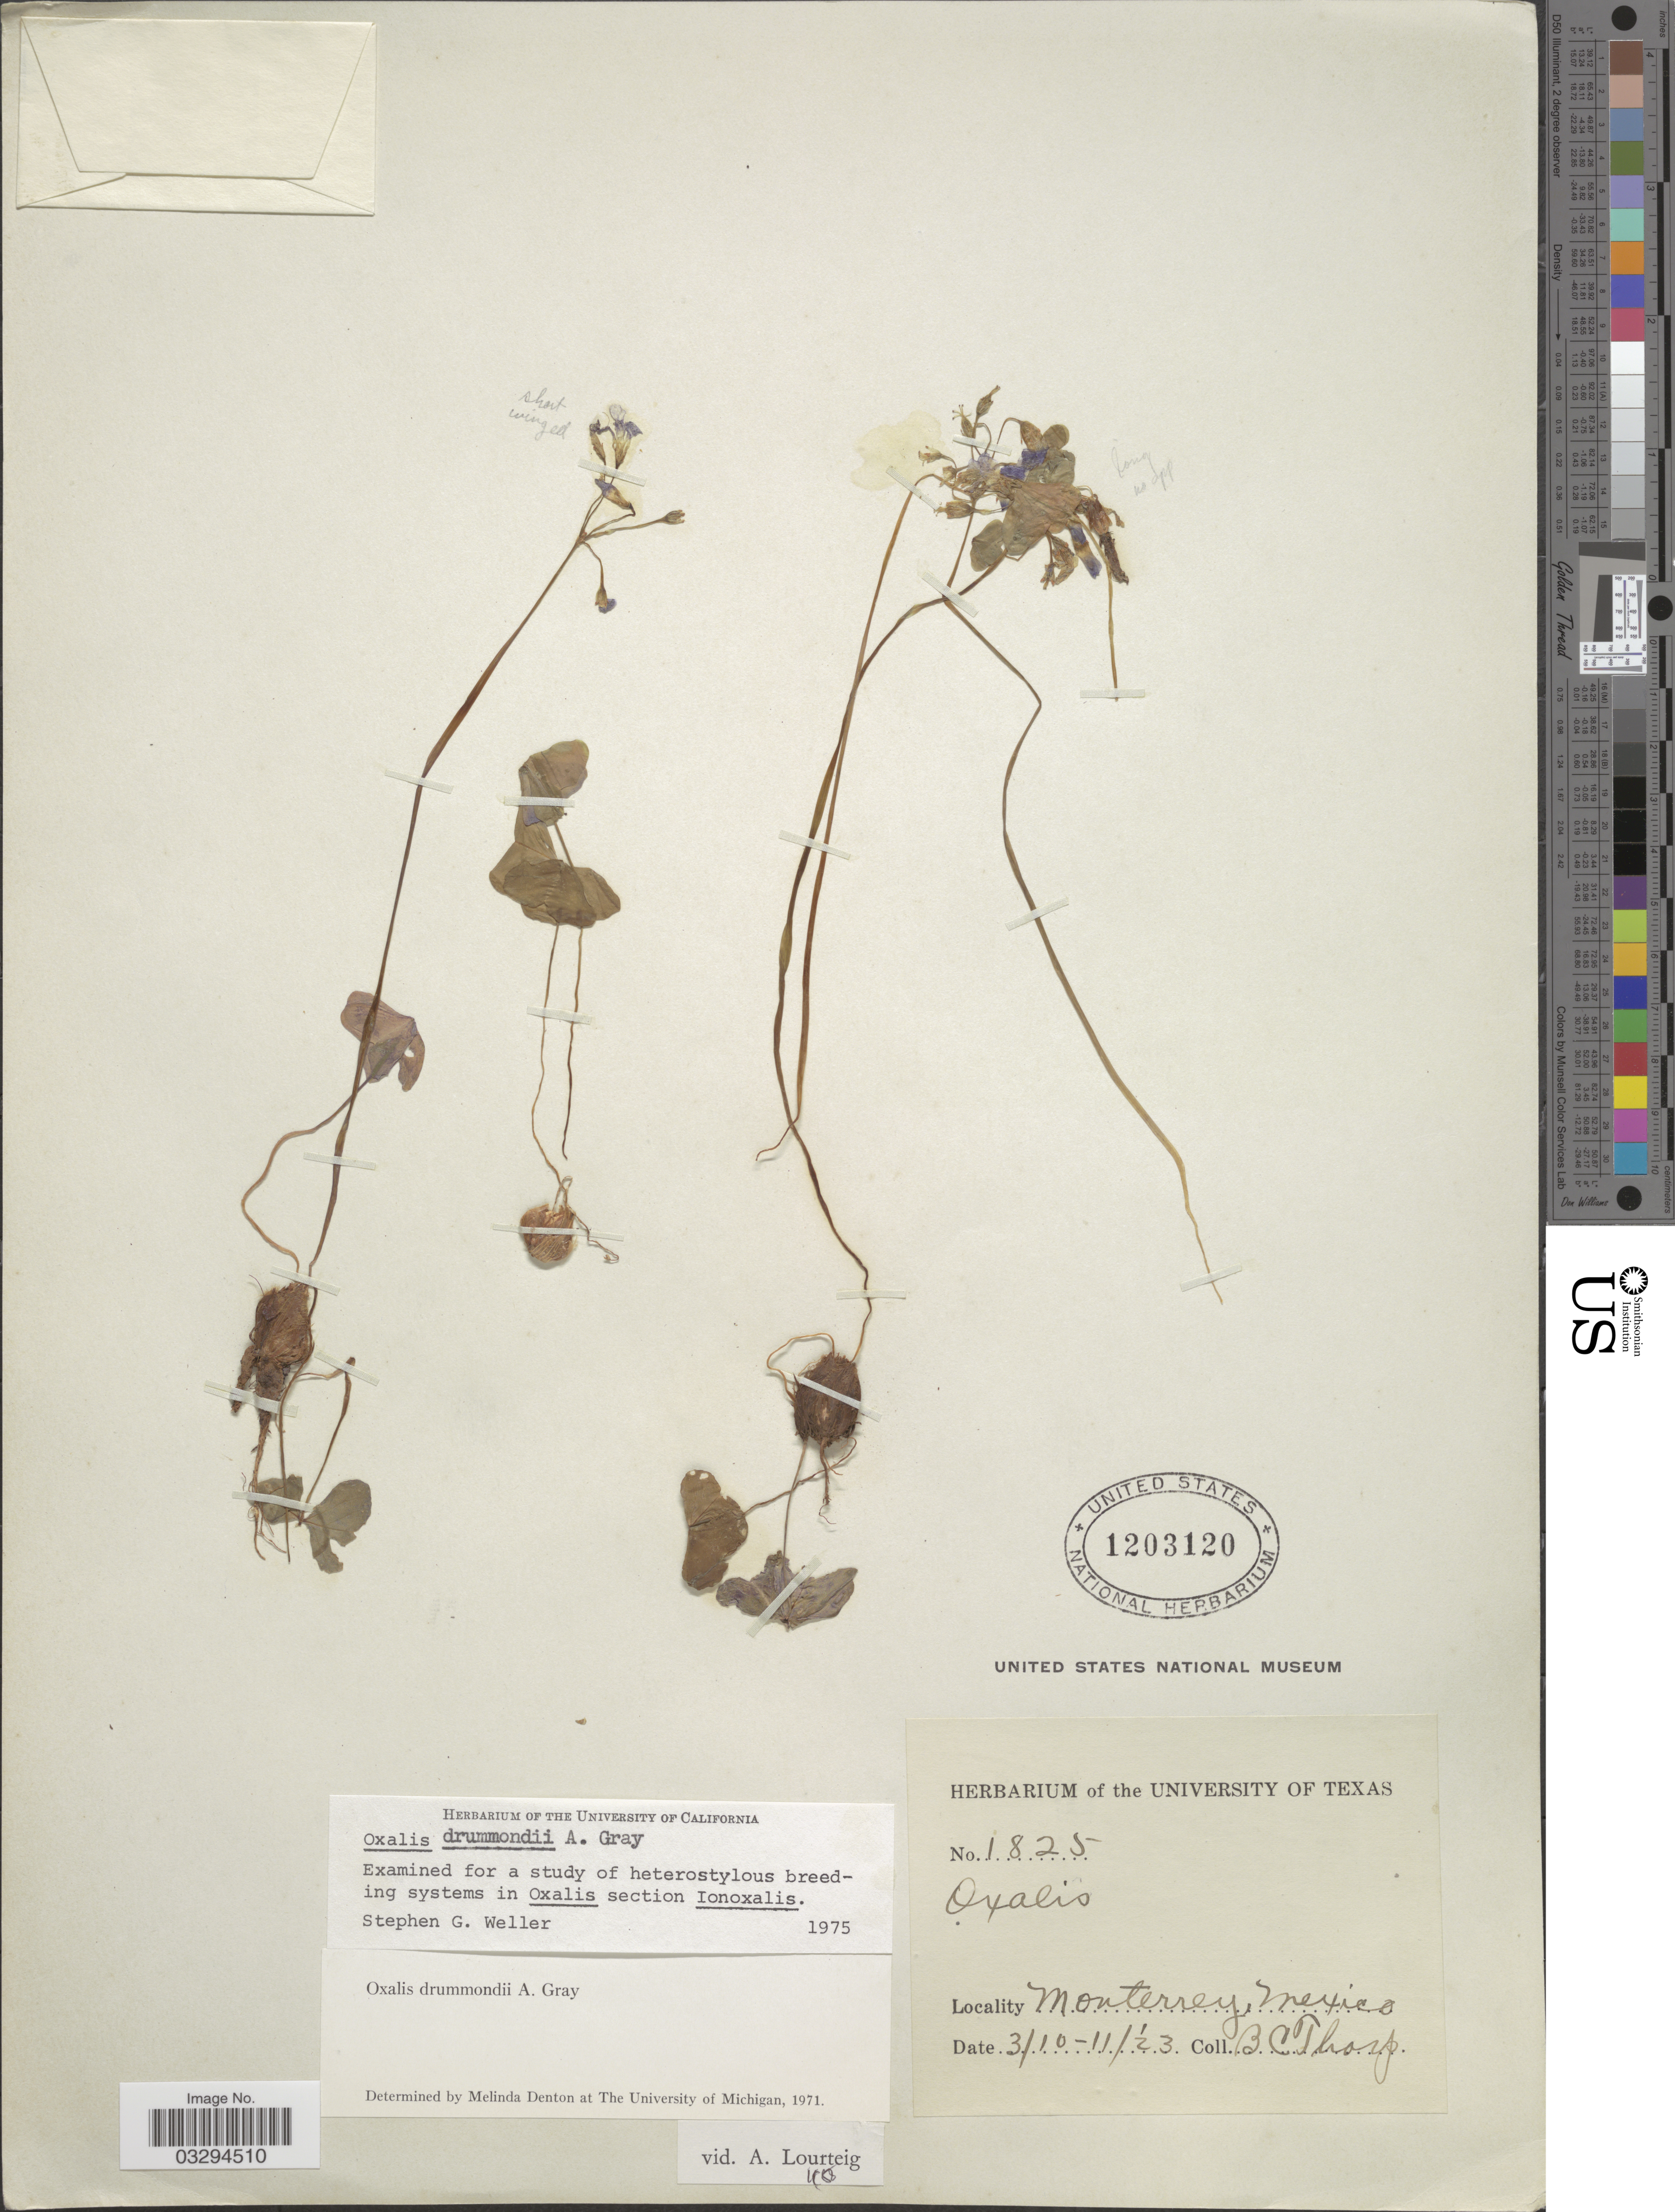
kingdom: Plantae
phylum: Tracheophyta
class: Magnoliopsida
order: Oxalidales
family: Oxalidaceae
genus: Oxalis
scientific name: Oxalis drummondii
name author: A. Gray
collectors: B. Thorp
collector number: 1825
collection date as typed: Transcribed d/m/y: 3/10/23 to 3/11/23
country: Mexico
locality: Monterrey.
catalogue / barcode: US 1203120